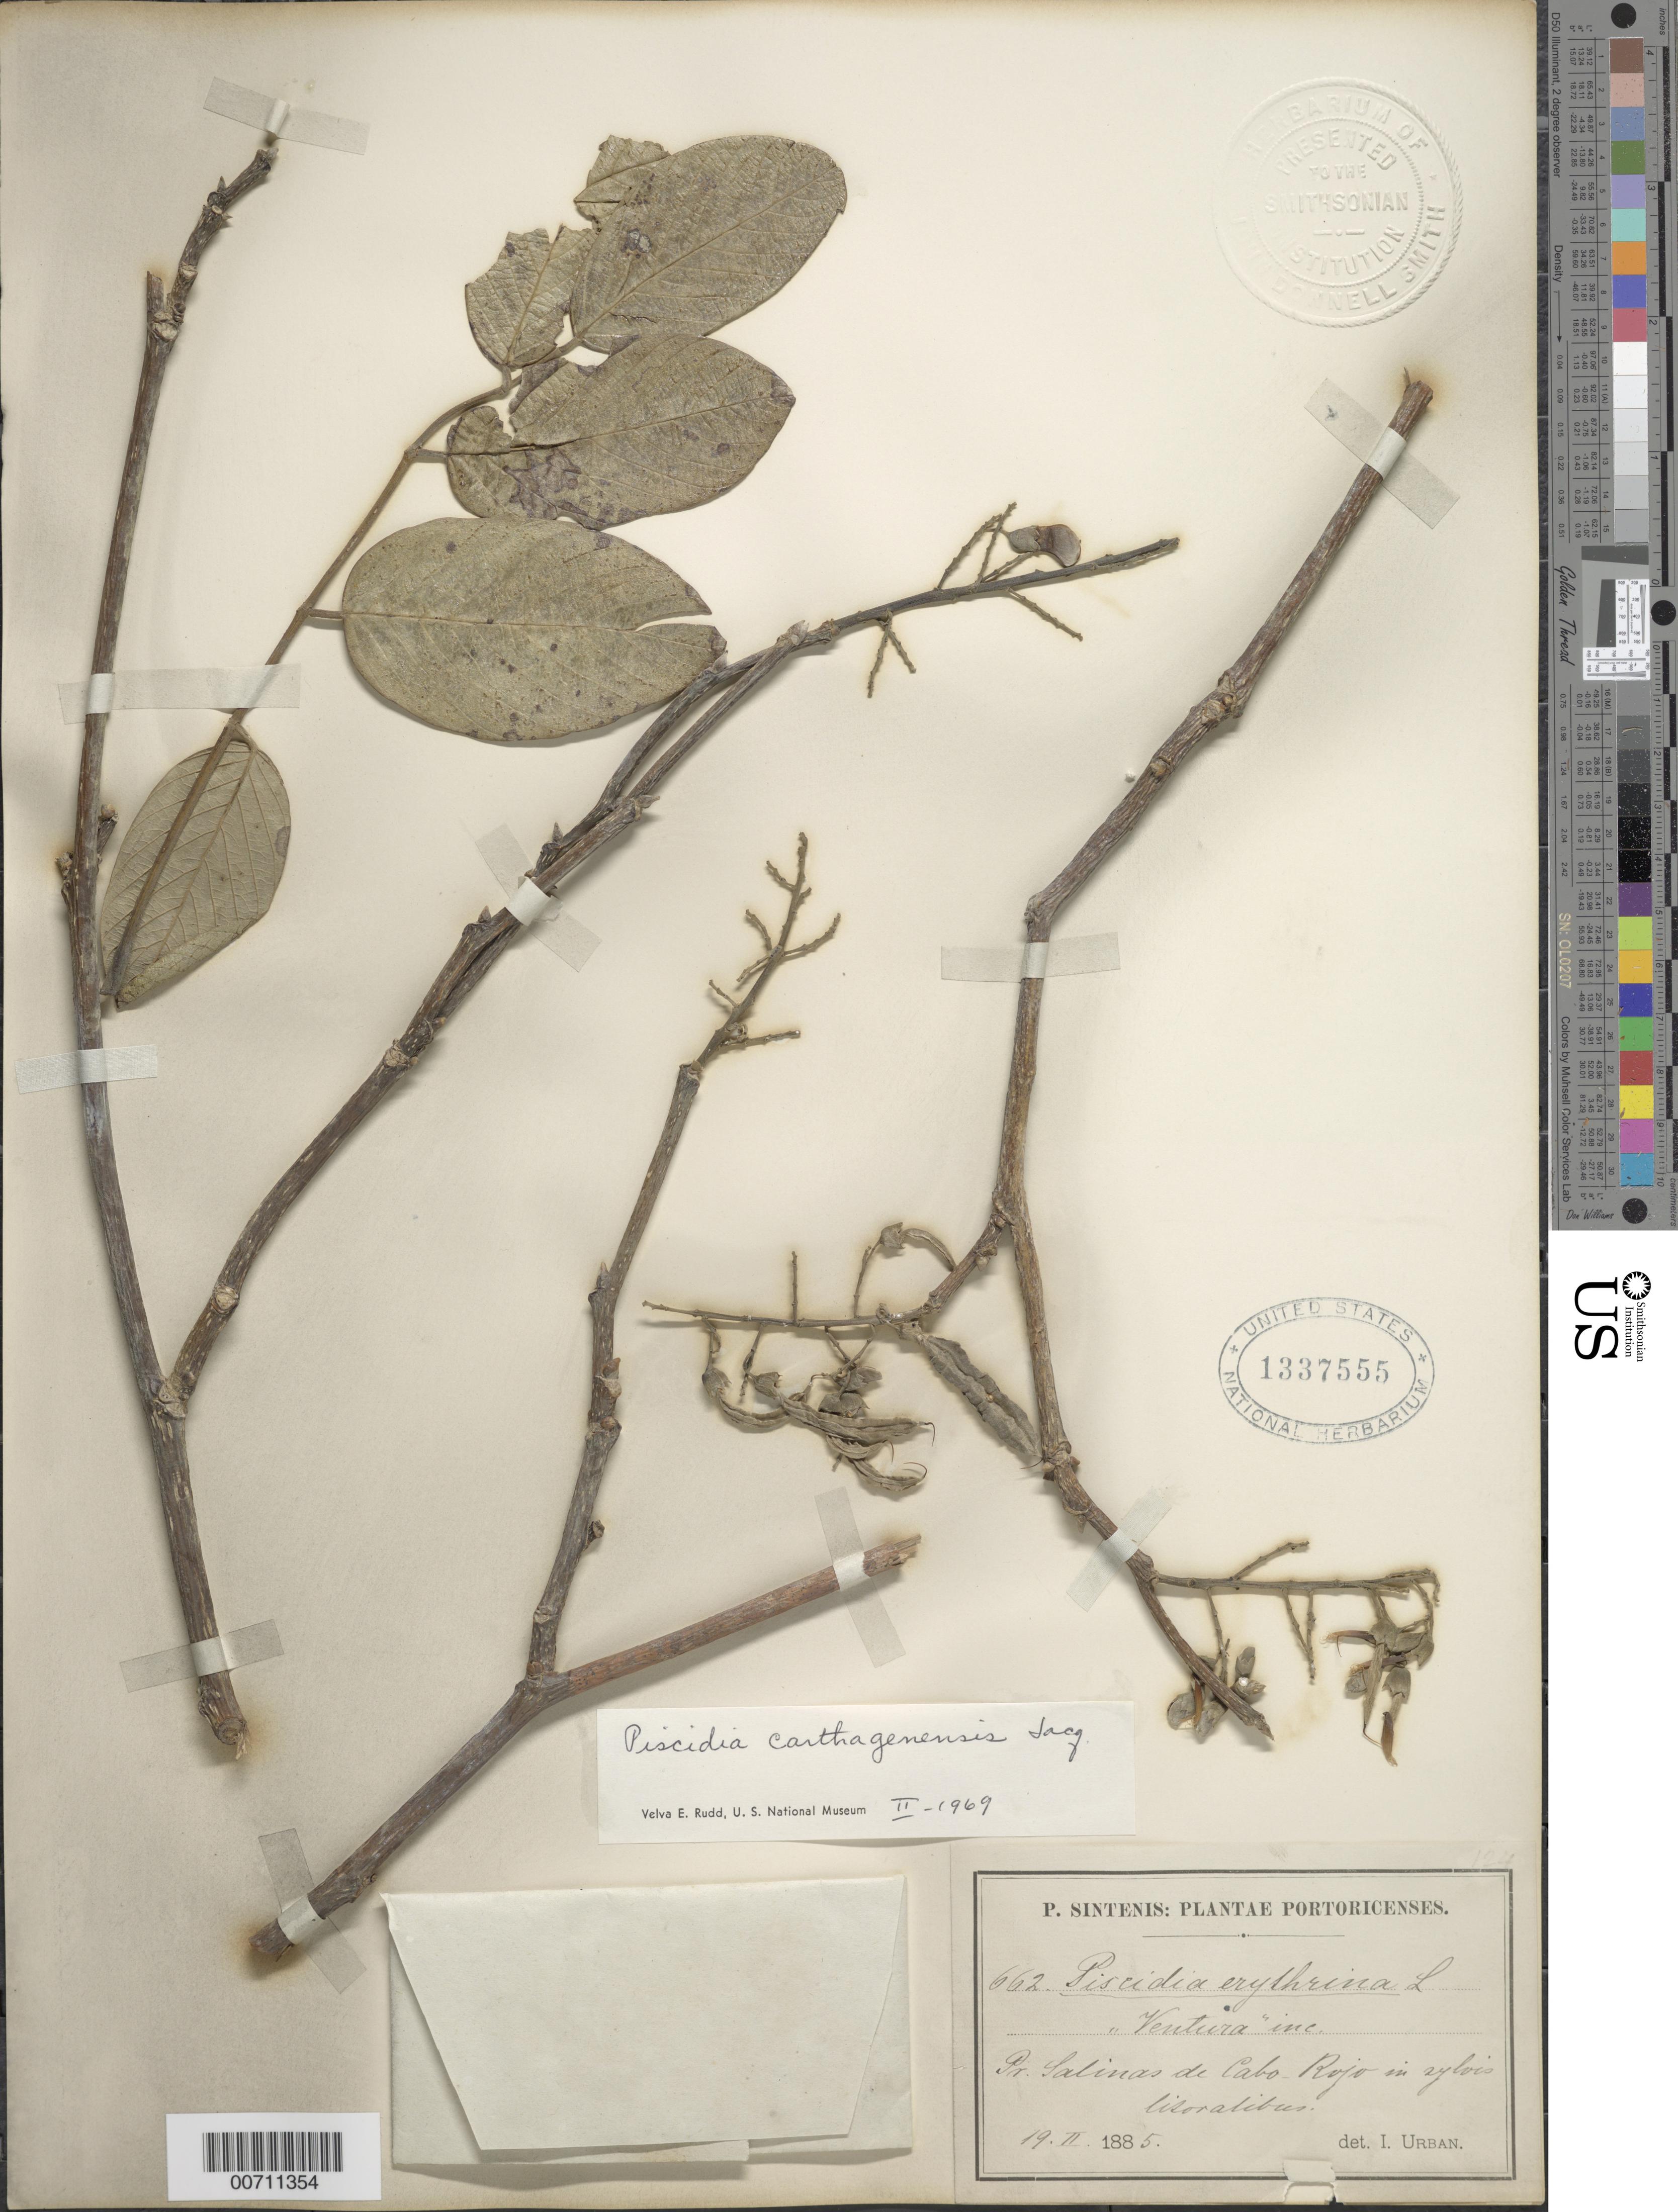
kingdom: Plantae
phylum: Tracheophyta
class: Magnoliopsida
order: Fabales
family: Fabaceae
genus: Piscidia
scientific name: Piscidia carthagenensis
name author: Jacq.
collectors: P. Sintenis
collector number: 662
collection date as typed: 19 Feb 1885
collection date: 1885-02-19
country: Puerto Rico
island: Greater Antilles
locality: Pr. Salinas de Cabo-Rojo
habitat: In sylvis litoralibus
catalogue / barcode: US 1337555